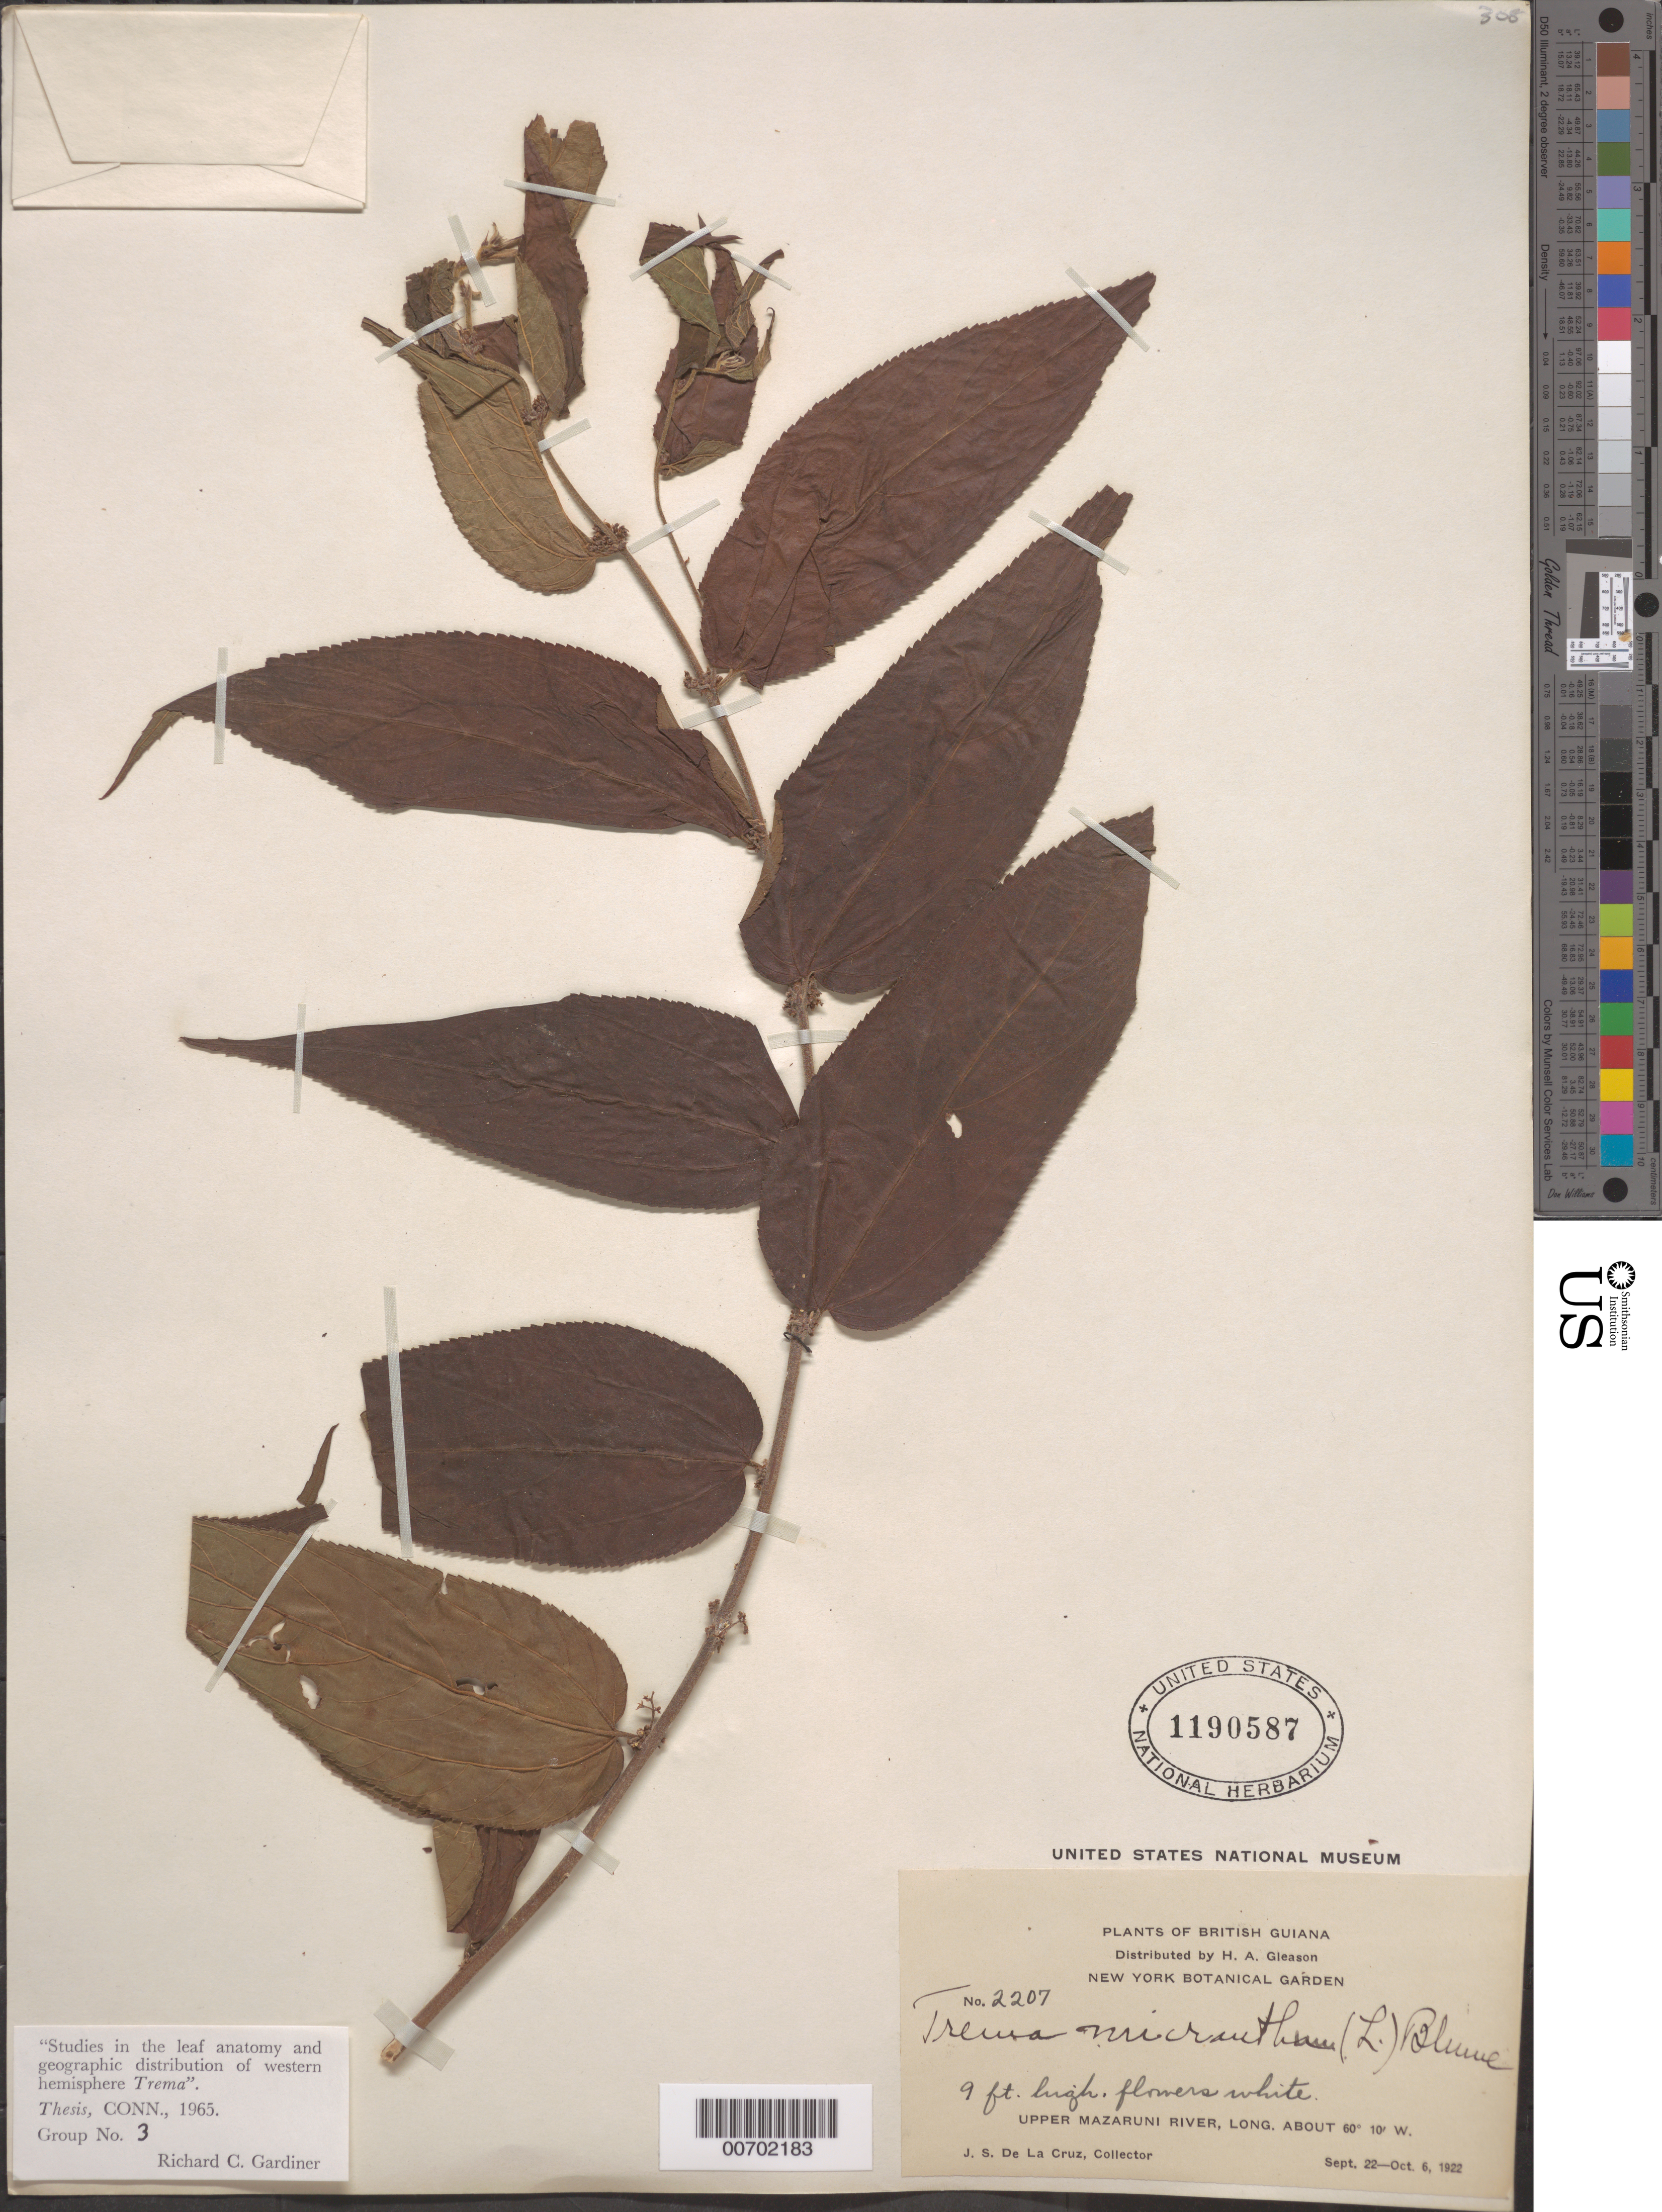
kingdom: Plantae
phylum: Tracheophyta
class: Magnoliopsida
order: Rosales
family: Cannabaceae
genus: Trema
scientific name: Trema micranthum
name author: (L.) Blume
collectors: J. S. de la Cruz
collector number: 2207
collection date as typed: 22-Sep-22 to 6-Oct-22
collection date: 1922-09-22/1922-10-06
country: Guyana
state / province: Cuyuni-Mazaruni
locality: Upper Mazaruni R.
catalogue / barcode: US 1190587